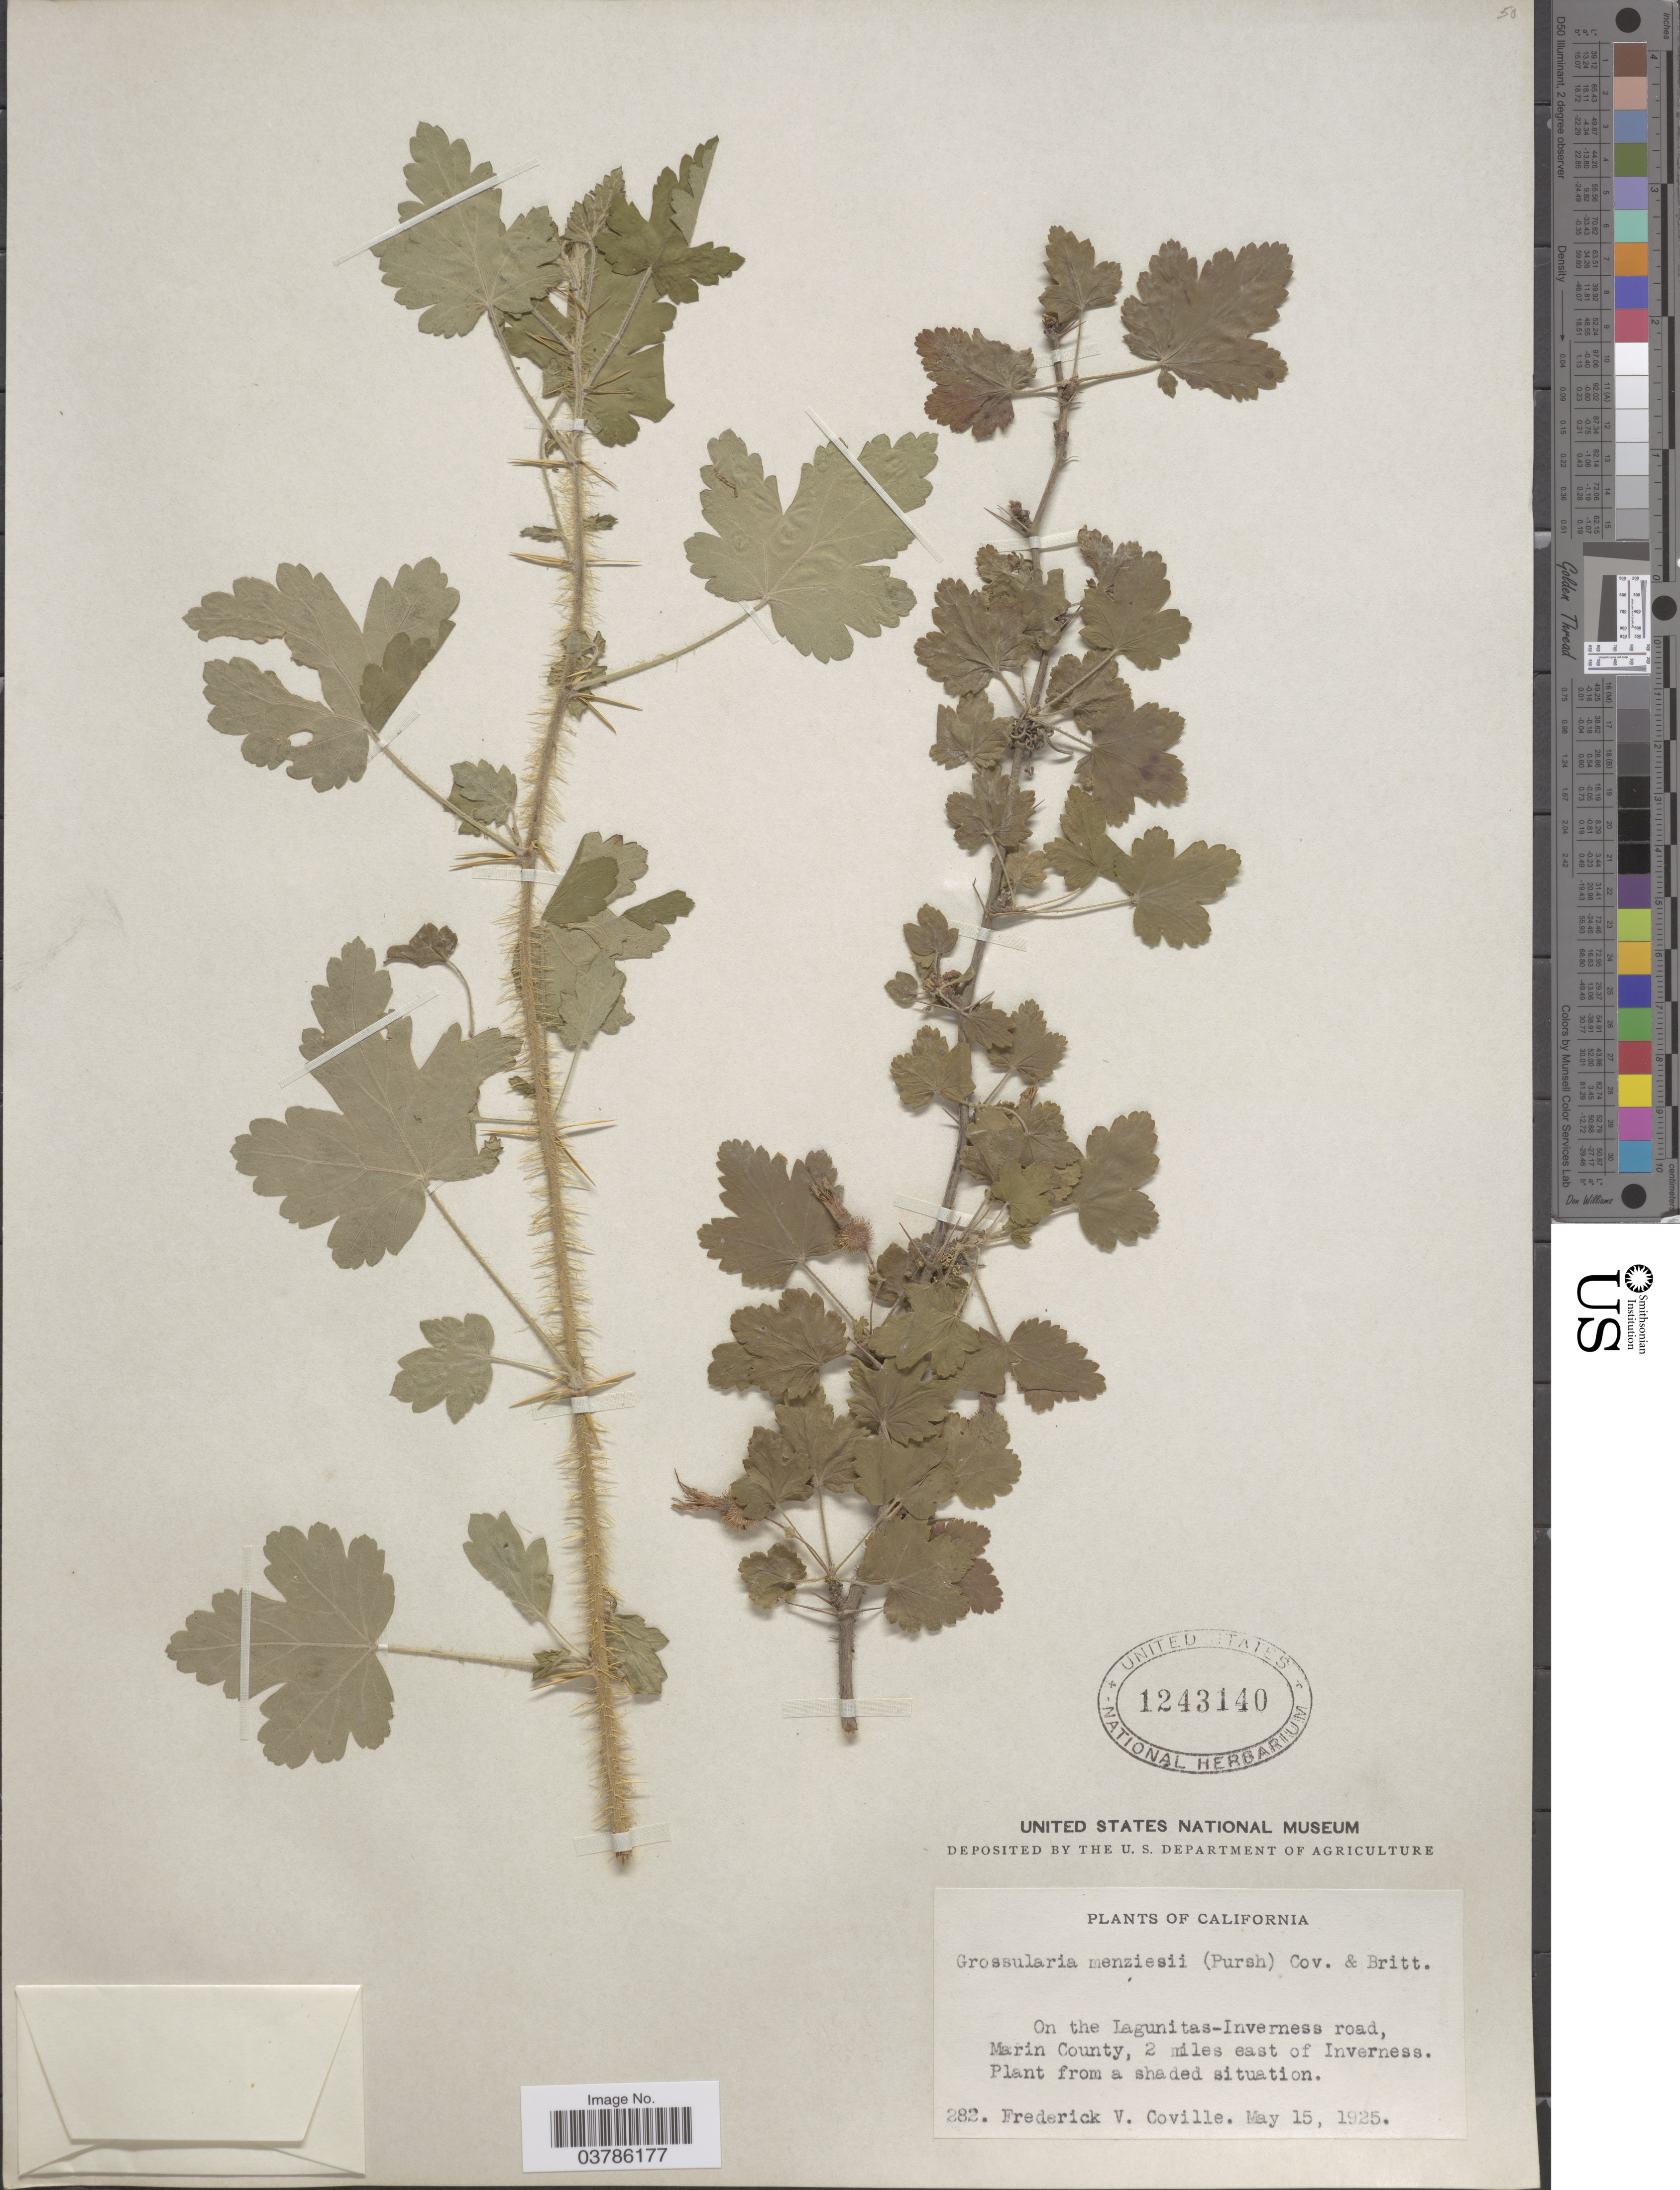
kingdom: Plantae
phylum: Tracheophyta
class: Magnoliopsida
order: Saxifragales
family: Grossulariaceae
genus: Ribes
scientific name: Ribes menziesii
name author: Pursh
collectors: F. V. Coville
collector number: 282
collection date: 1925-05-15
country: United States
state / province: California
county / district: Marin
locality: On the Lagunitas-Inverness road, Marin County, 2 miles east of Inverness.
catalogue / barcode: US 1243140